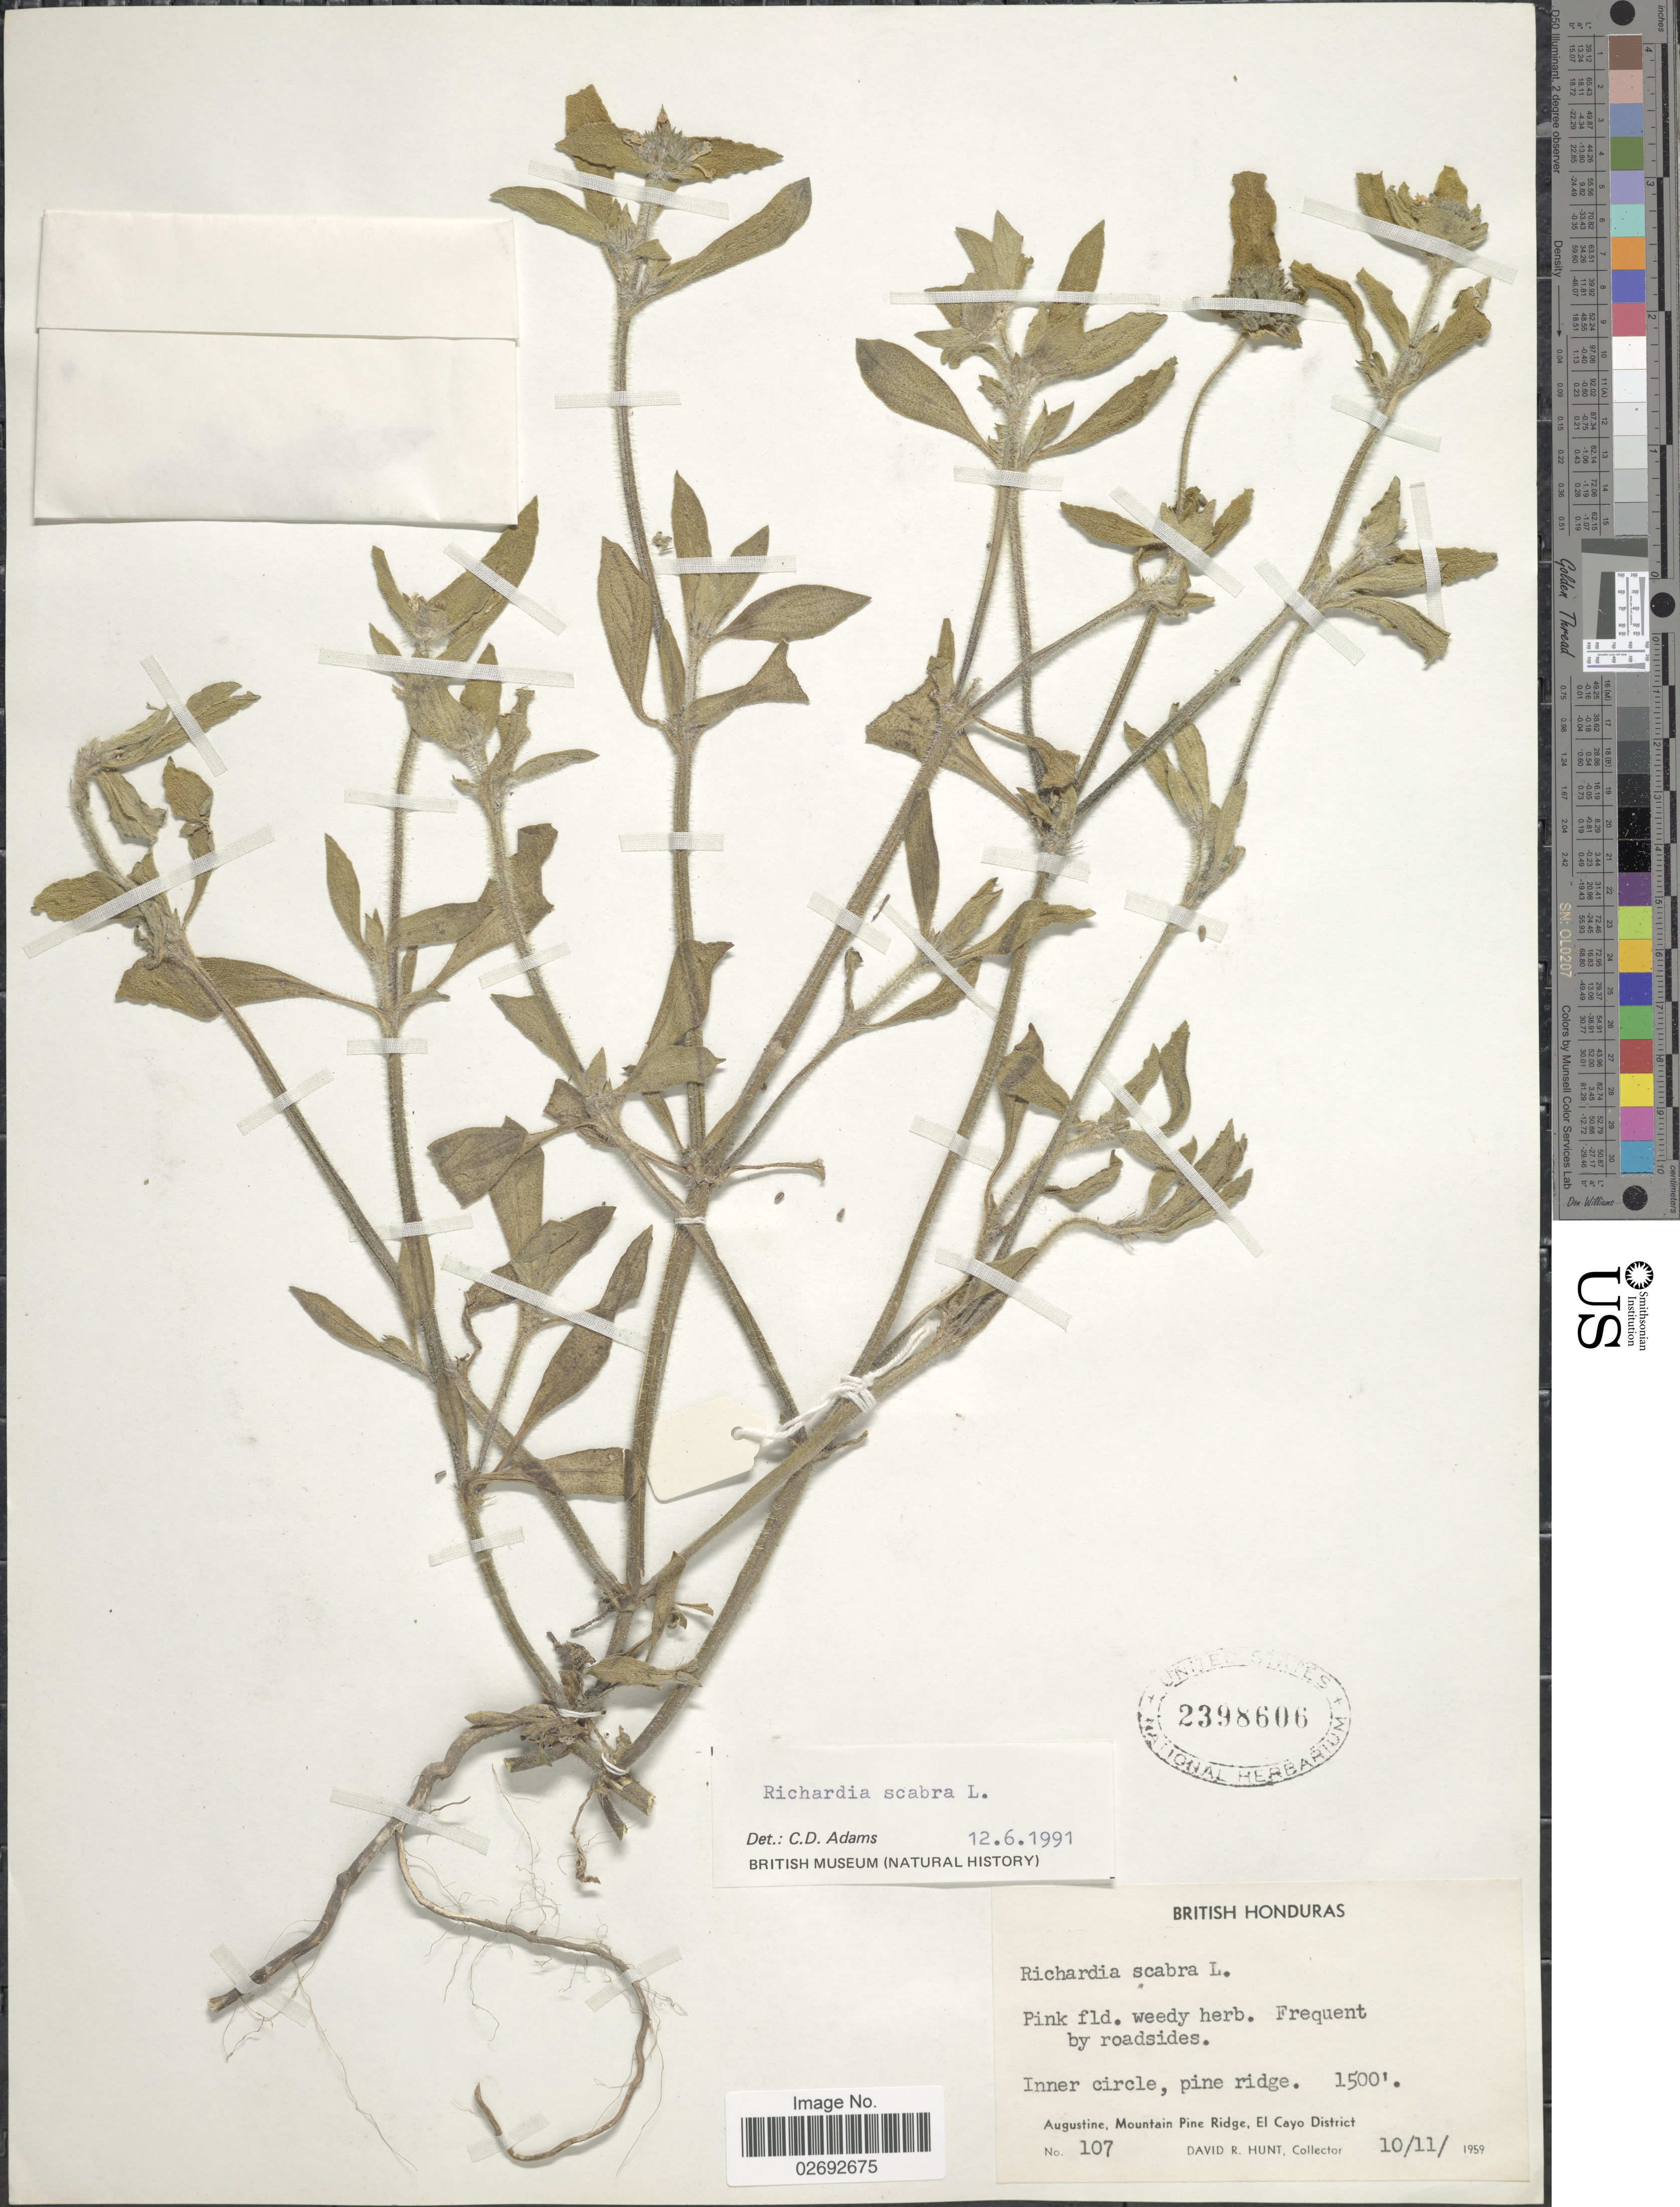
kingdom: Plantae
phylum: Tracheophyta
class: Magnoliopsida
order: Gentianales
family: Rubiaceae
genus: Richardia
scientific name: Richardia scabra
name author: L.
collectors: D. R. Hunt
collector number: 107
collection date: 1959-10-11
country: Belize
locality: British Honduras, Augustine, Mountain Pine Ridge, El Cayo District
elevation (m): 457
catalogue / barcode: US 2398606